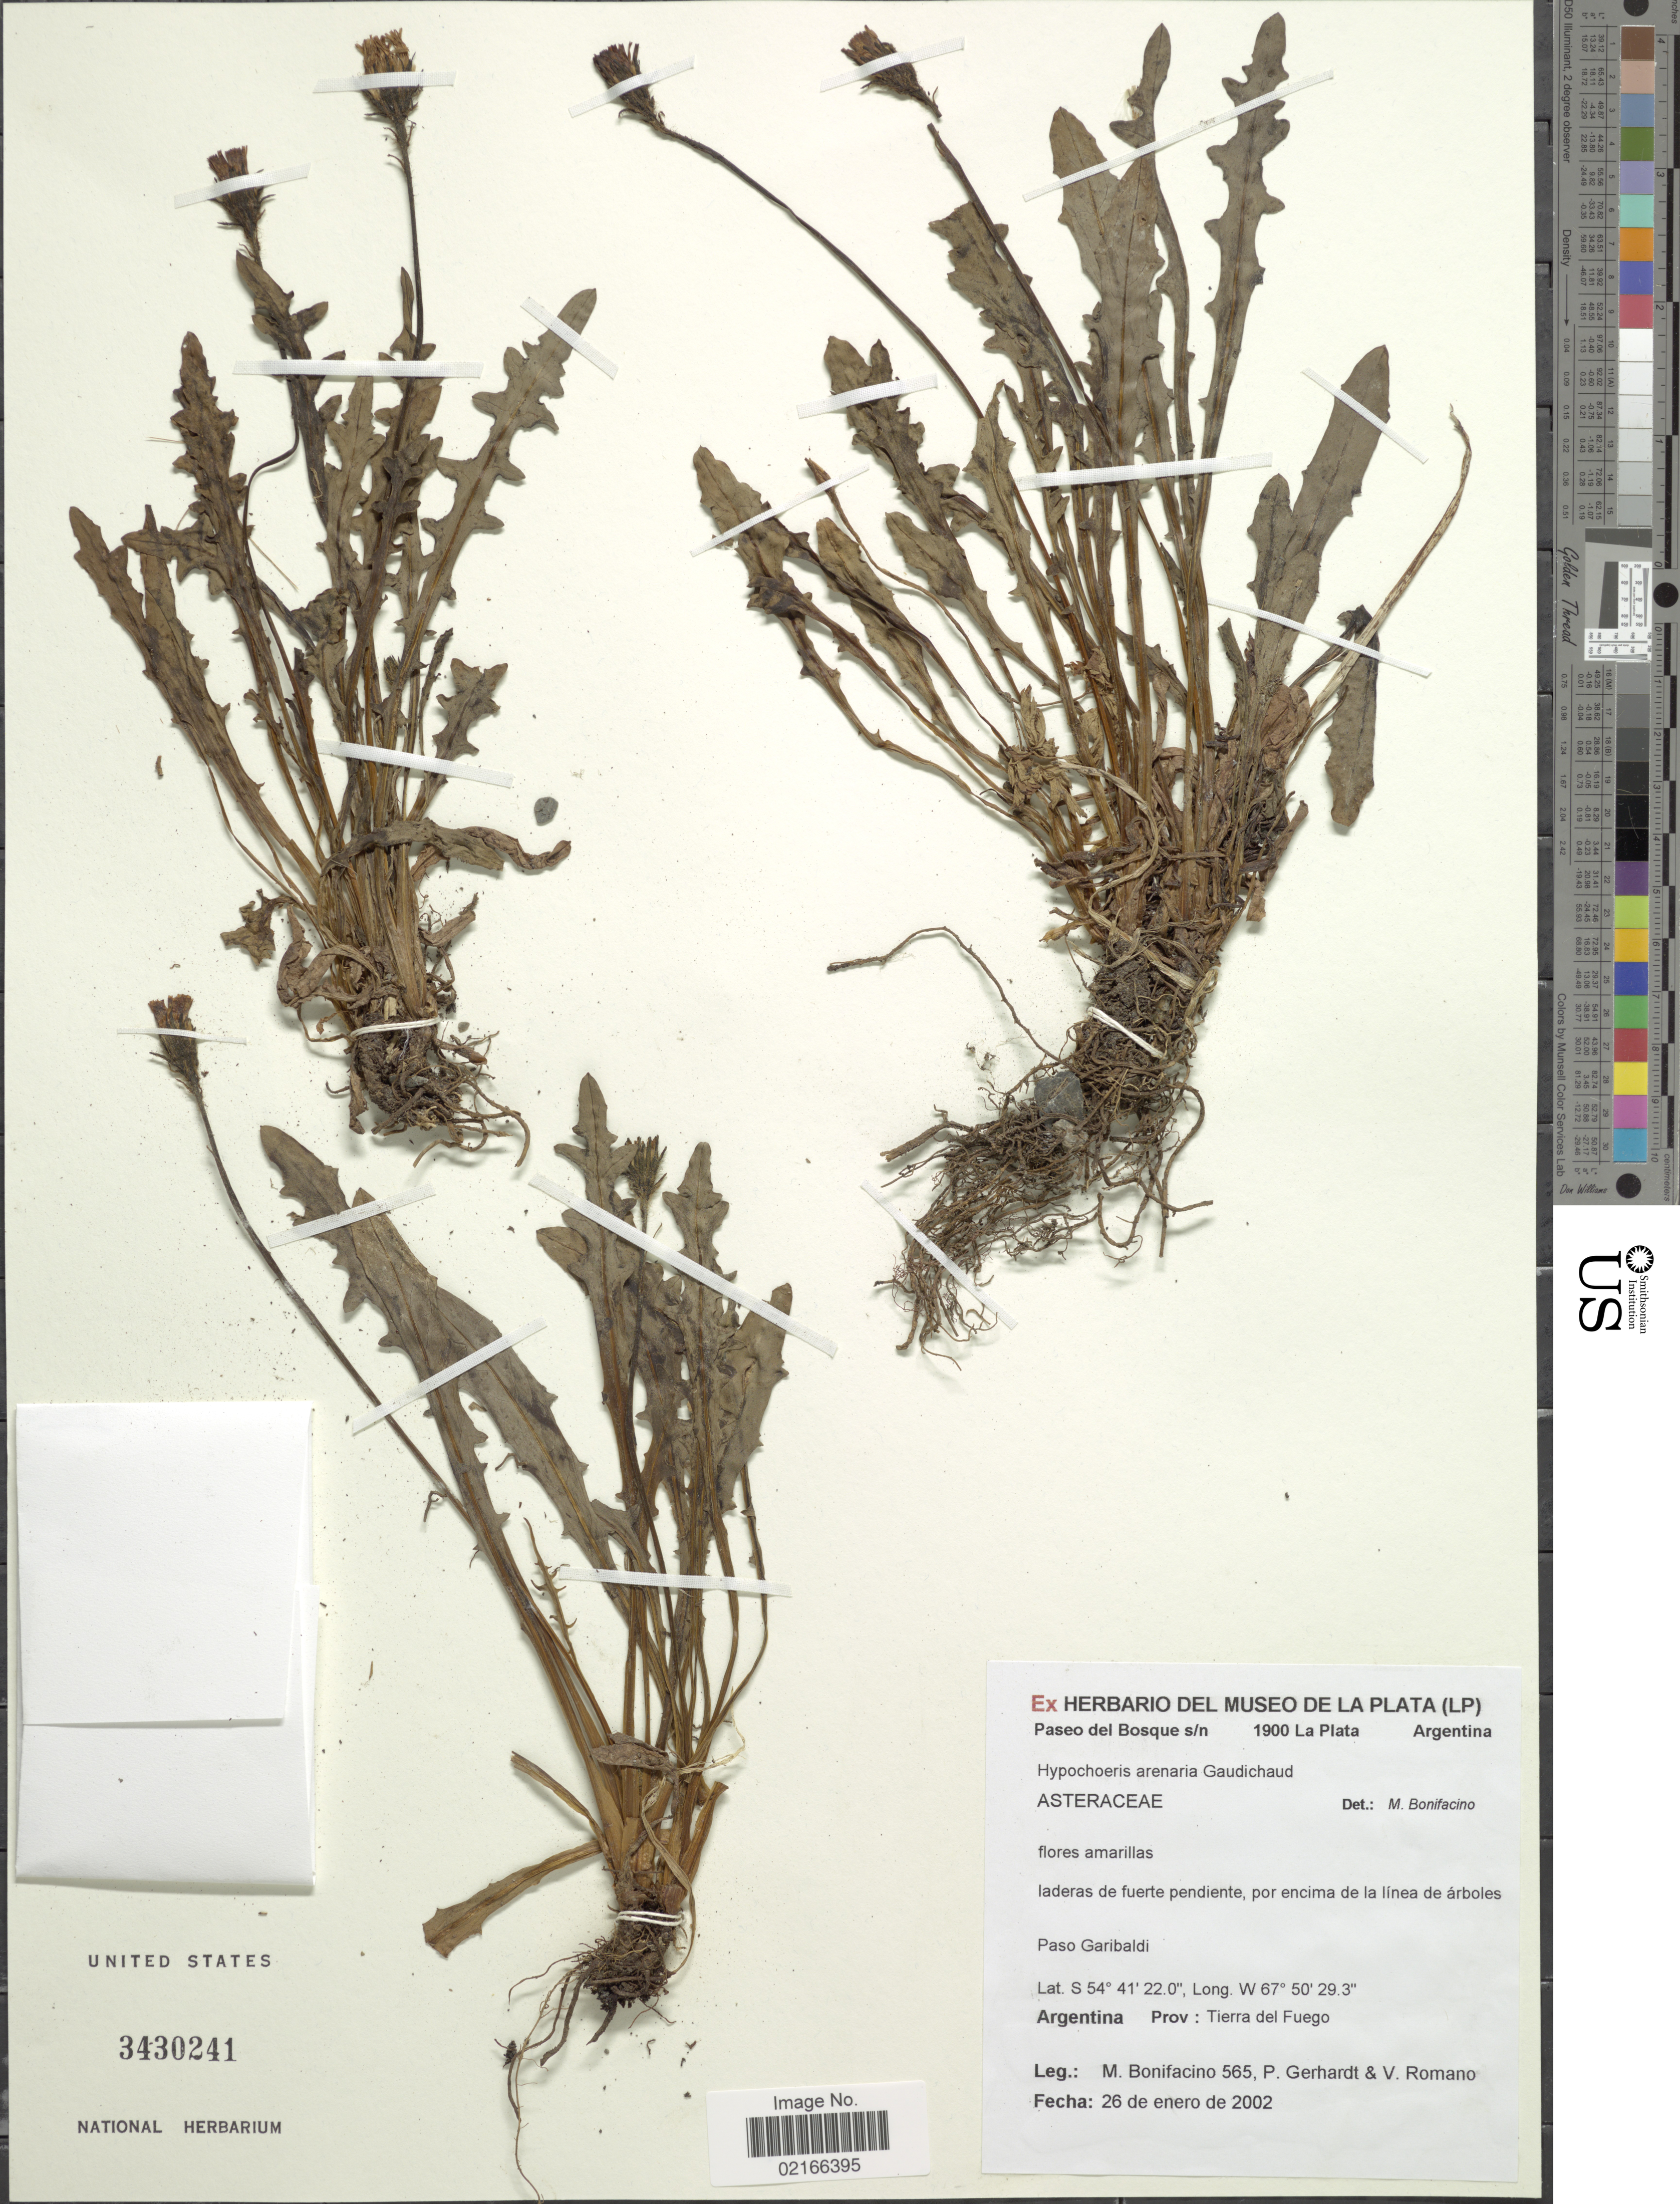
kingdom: Plantae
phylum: Tracheophyta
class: Magnoliopsida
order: Asterales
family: Asteraceae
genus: Hypochaeris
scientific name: Hypochaeris arenaria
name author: Gaudich.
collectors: M. Bonifacino, P. Gerhardt & V. Romano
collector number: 0565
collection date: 2002-01-26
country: Argentina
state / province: Tierra del Fuego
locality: Paso Garibaldi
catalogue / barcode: US 3430241